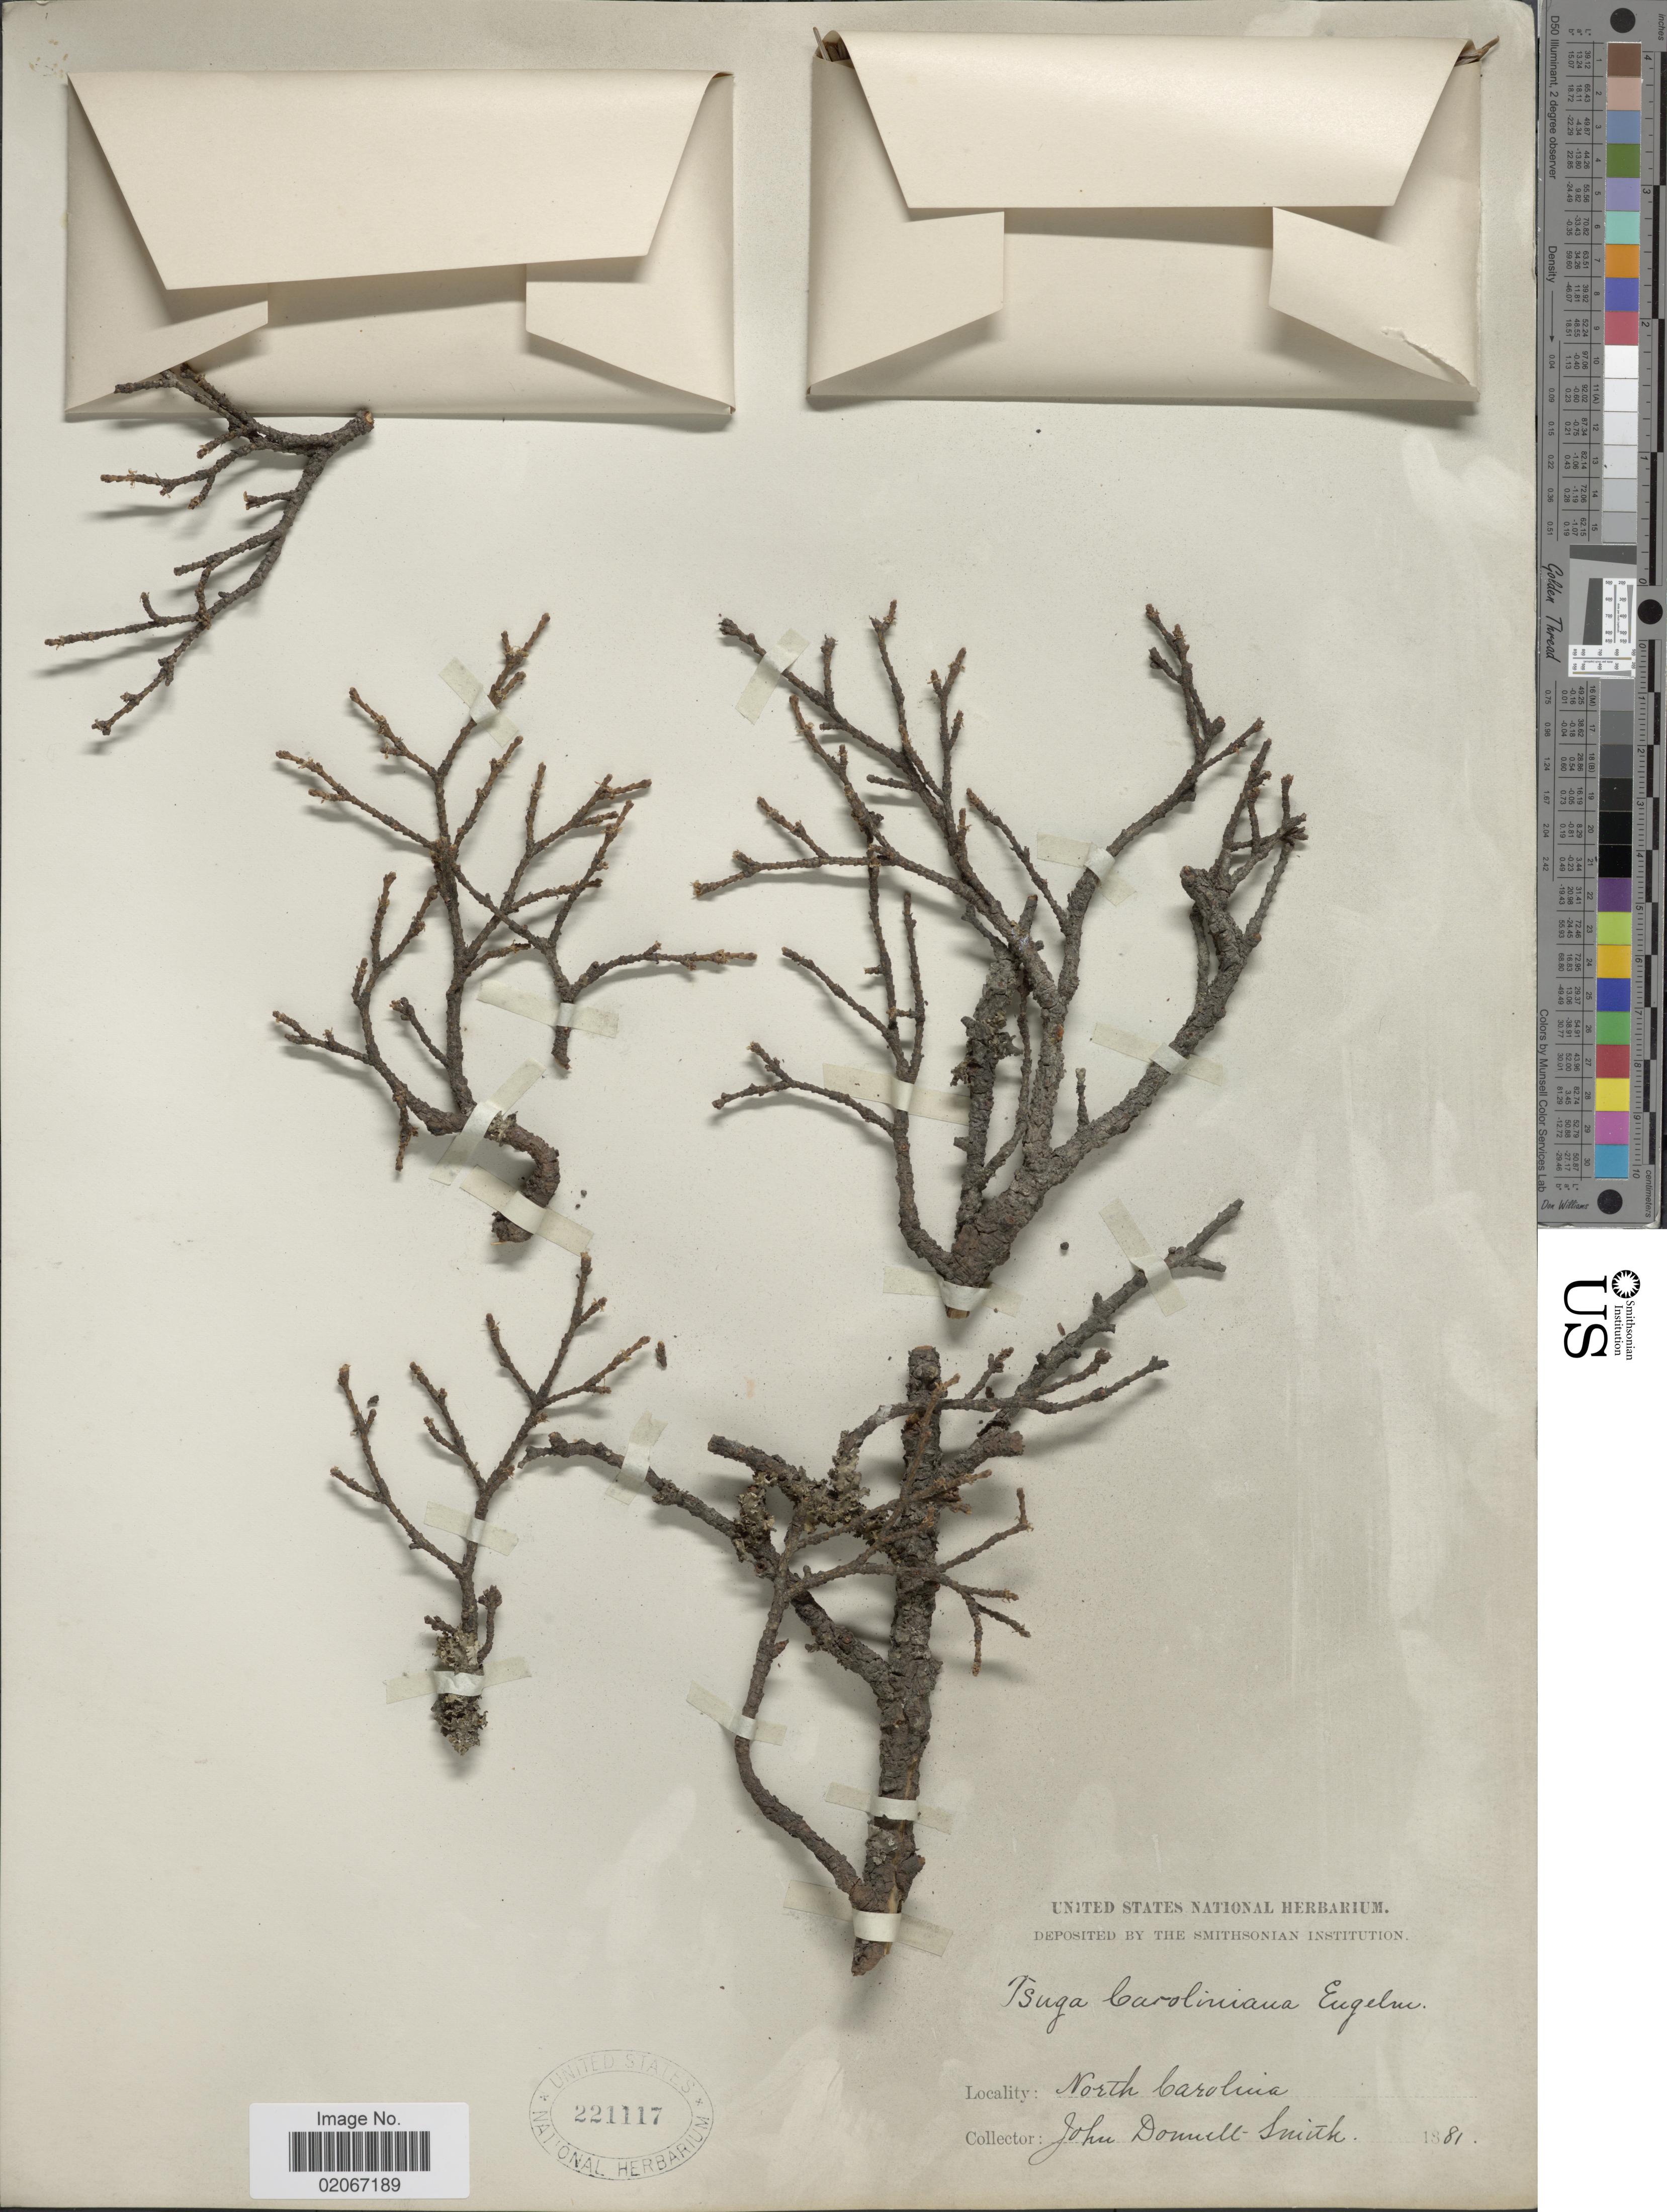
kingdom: Plantae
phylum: Tracheophyta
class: Pinopsida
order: Pinales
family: Pinaceae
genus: Tsuga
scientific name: Tsuga caroliniana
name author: Engelm.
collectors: J. Donnell Smith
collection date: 1881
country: United States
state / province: North Carolina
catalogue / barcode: US 221117